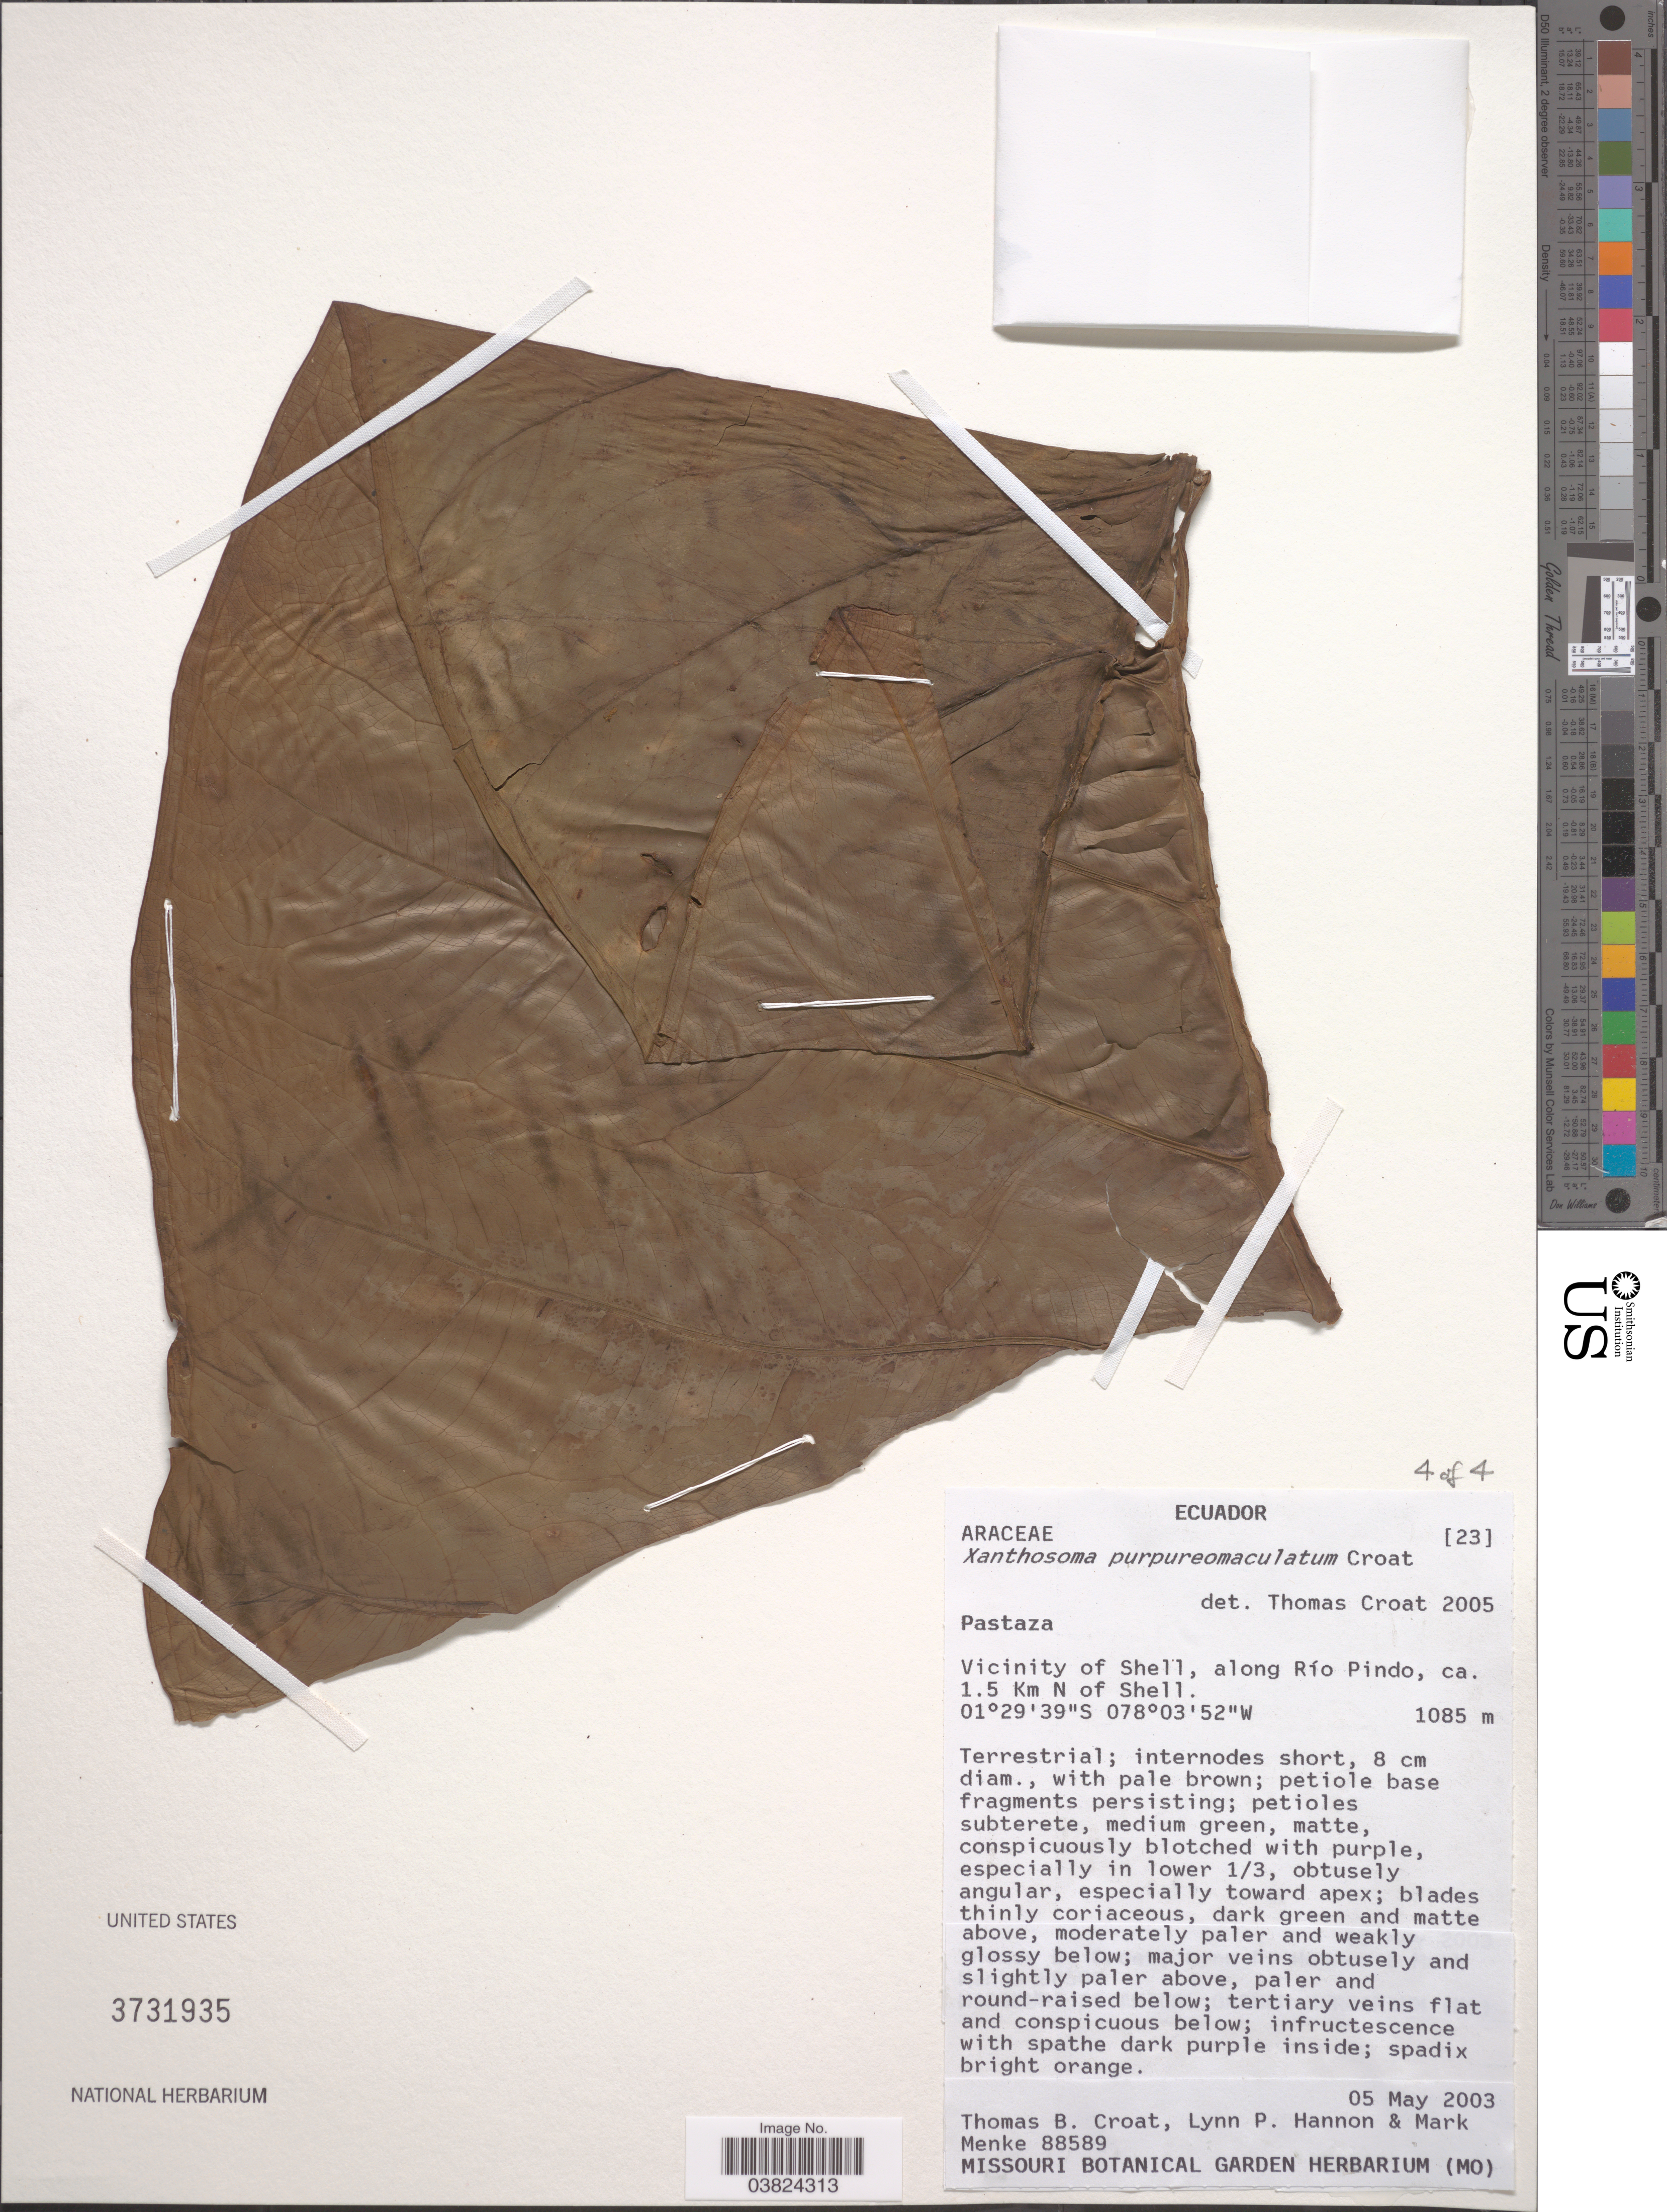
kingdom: Plantae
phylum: Tracheophyta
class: Liliopsida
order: Alismatales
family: Araceae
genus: Xanthosoma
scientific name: Xanthosoma purpureomaculatum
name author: Croat & L.P. Hannon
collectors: T. B. Croat, L. Hannon & M. Menke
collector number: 88589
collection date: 2003-05-05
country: Ecuador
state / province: Pastaza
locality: Vicinity of Shell, along Río Pindo, ca. 1.5 Km N of Shell.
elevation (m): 1085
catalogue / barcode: US 3731935